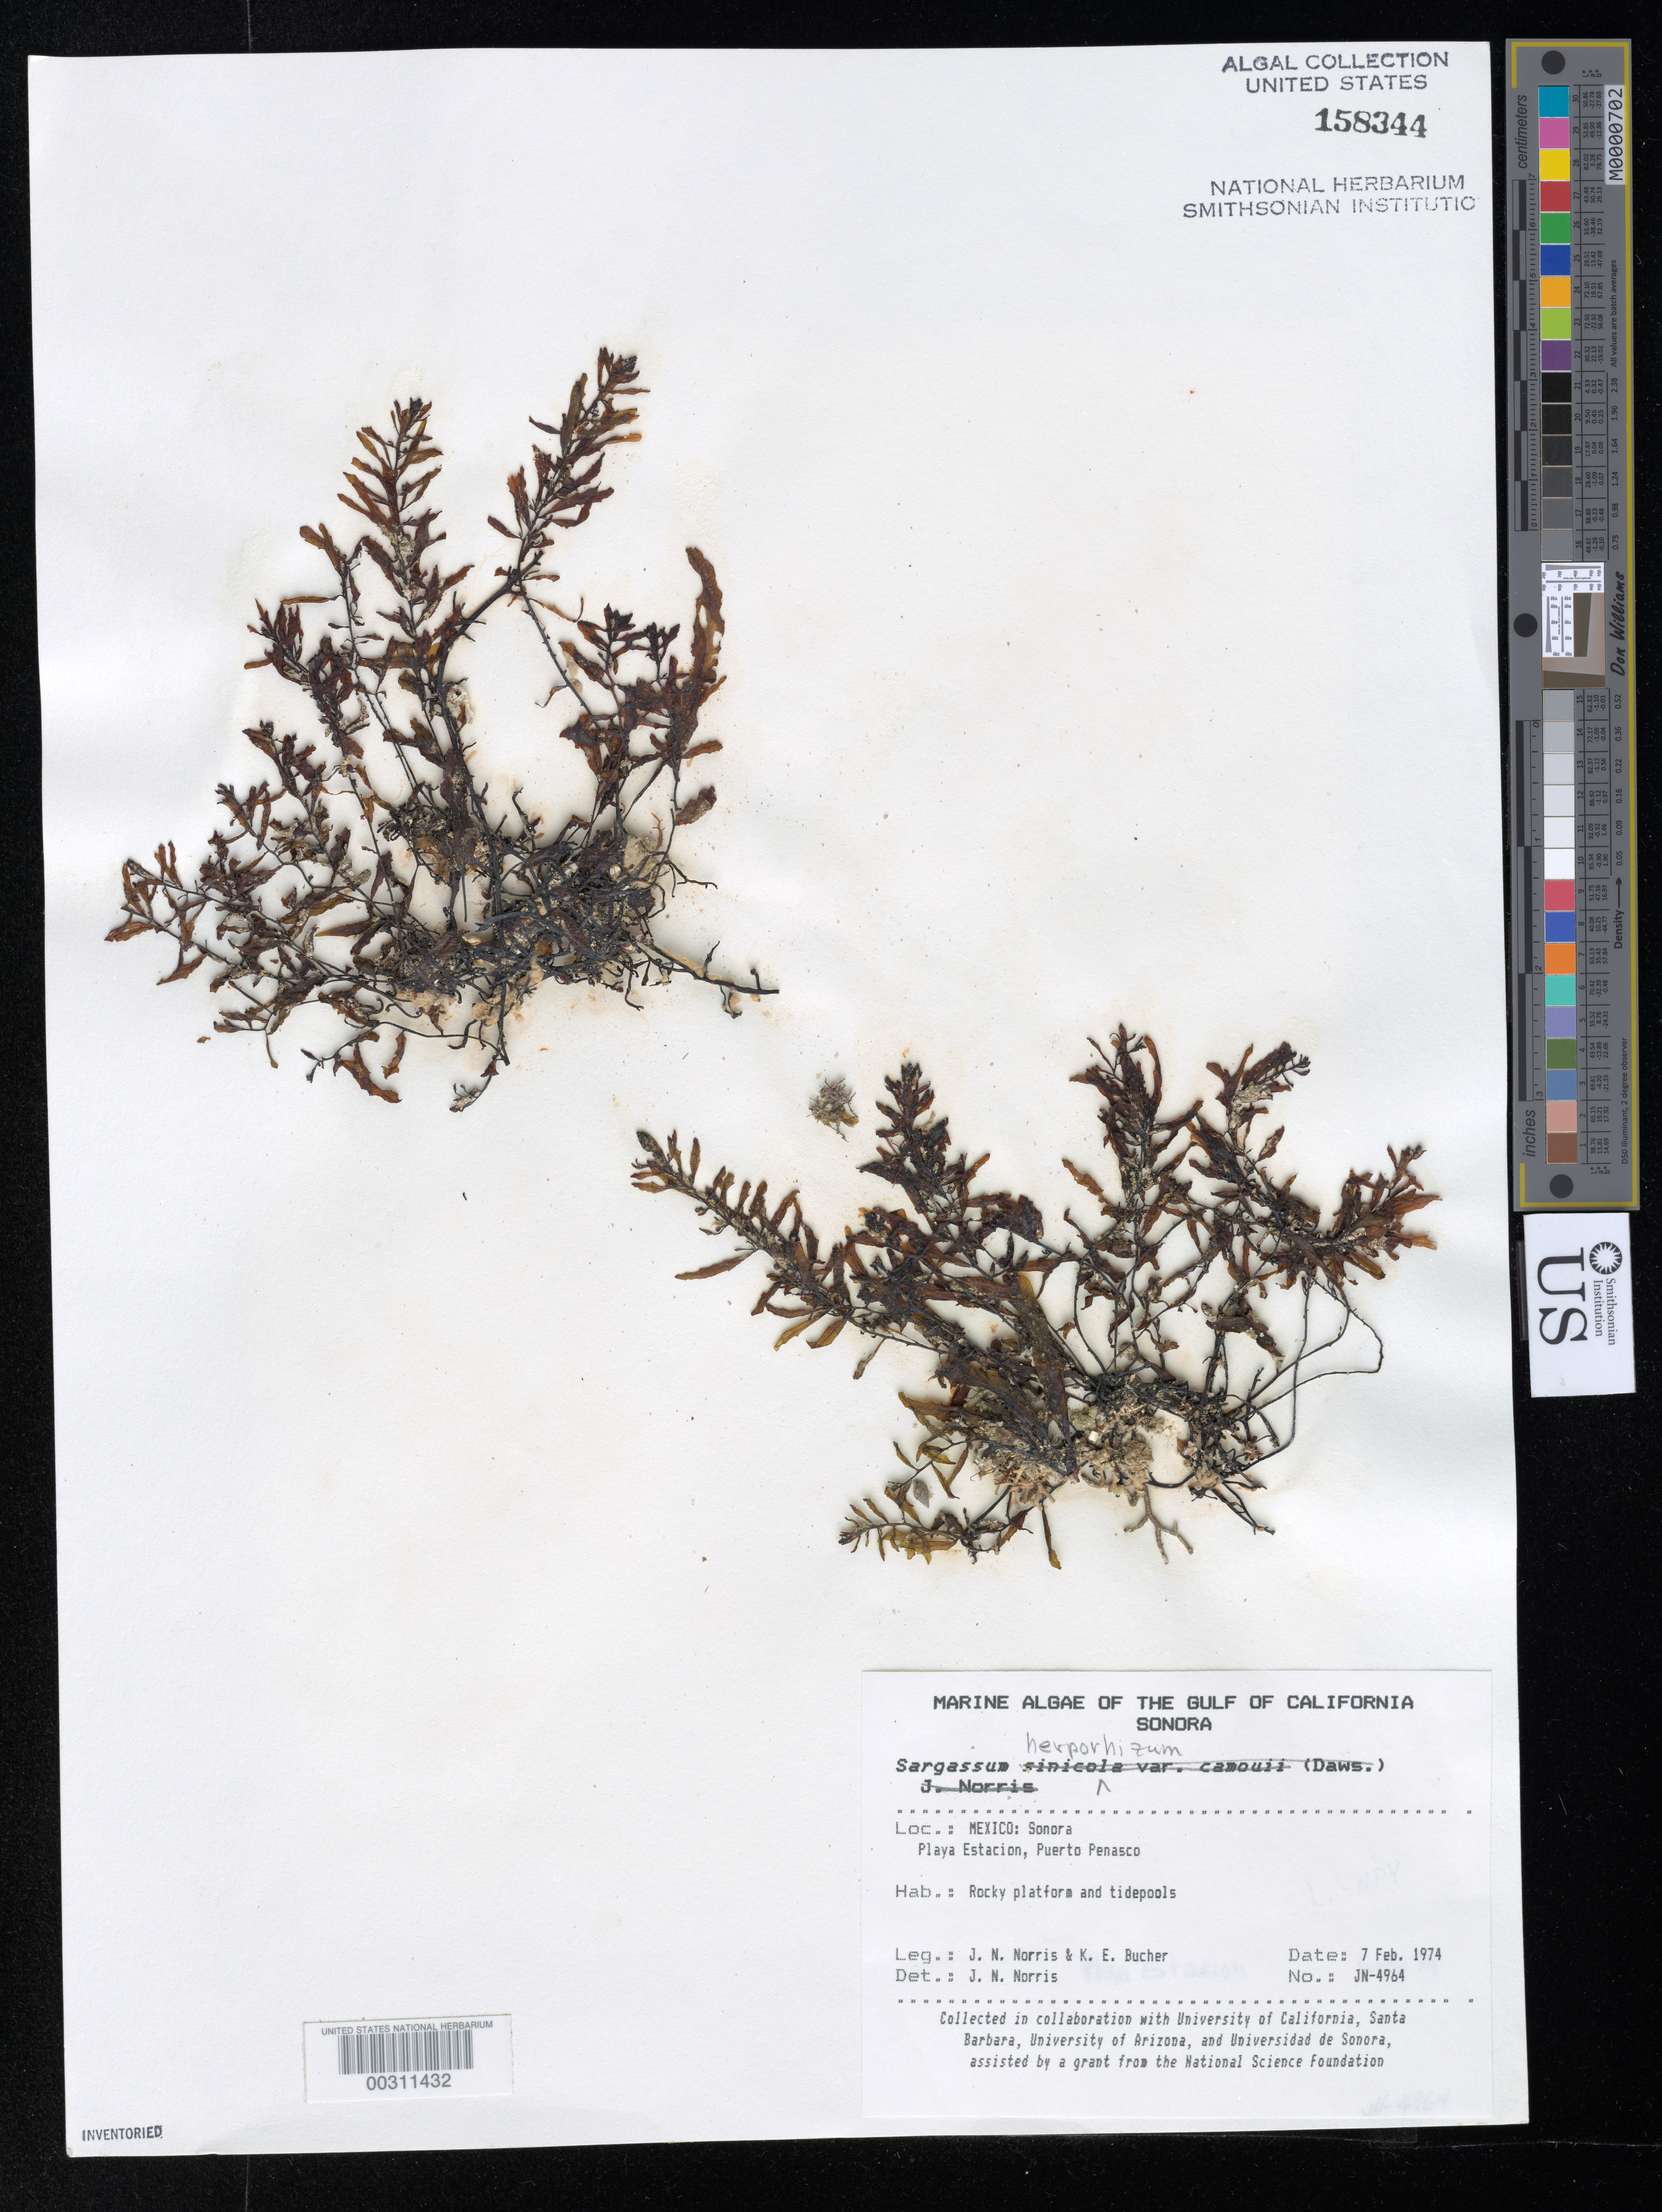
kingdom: Chromista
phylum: Ochrophyta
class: Phaeophyceae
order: Fucales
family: Sargassaceae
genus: Sargassum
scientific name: Sargassum herporhizum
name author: Setch. & N.L. Gardner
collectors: J. N. Norris & K. E. Bucher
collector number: JN-4964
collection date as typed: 07 Feb 1974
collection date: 1974-02-07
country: Mexico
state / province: Sonora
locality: Playa Estacion, Puerto Penasco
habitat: Rocky platform and tidepools.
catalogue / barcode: US 158344